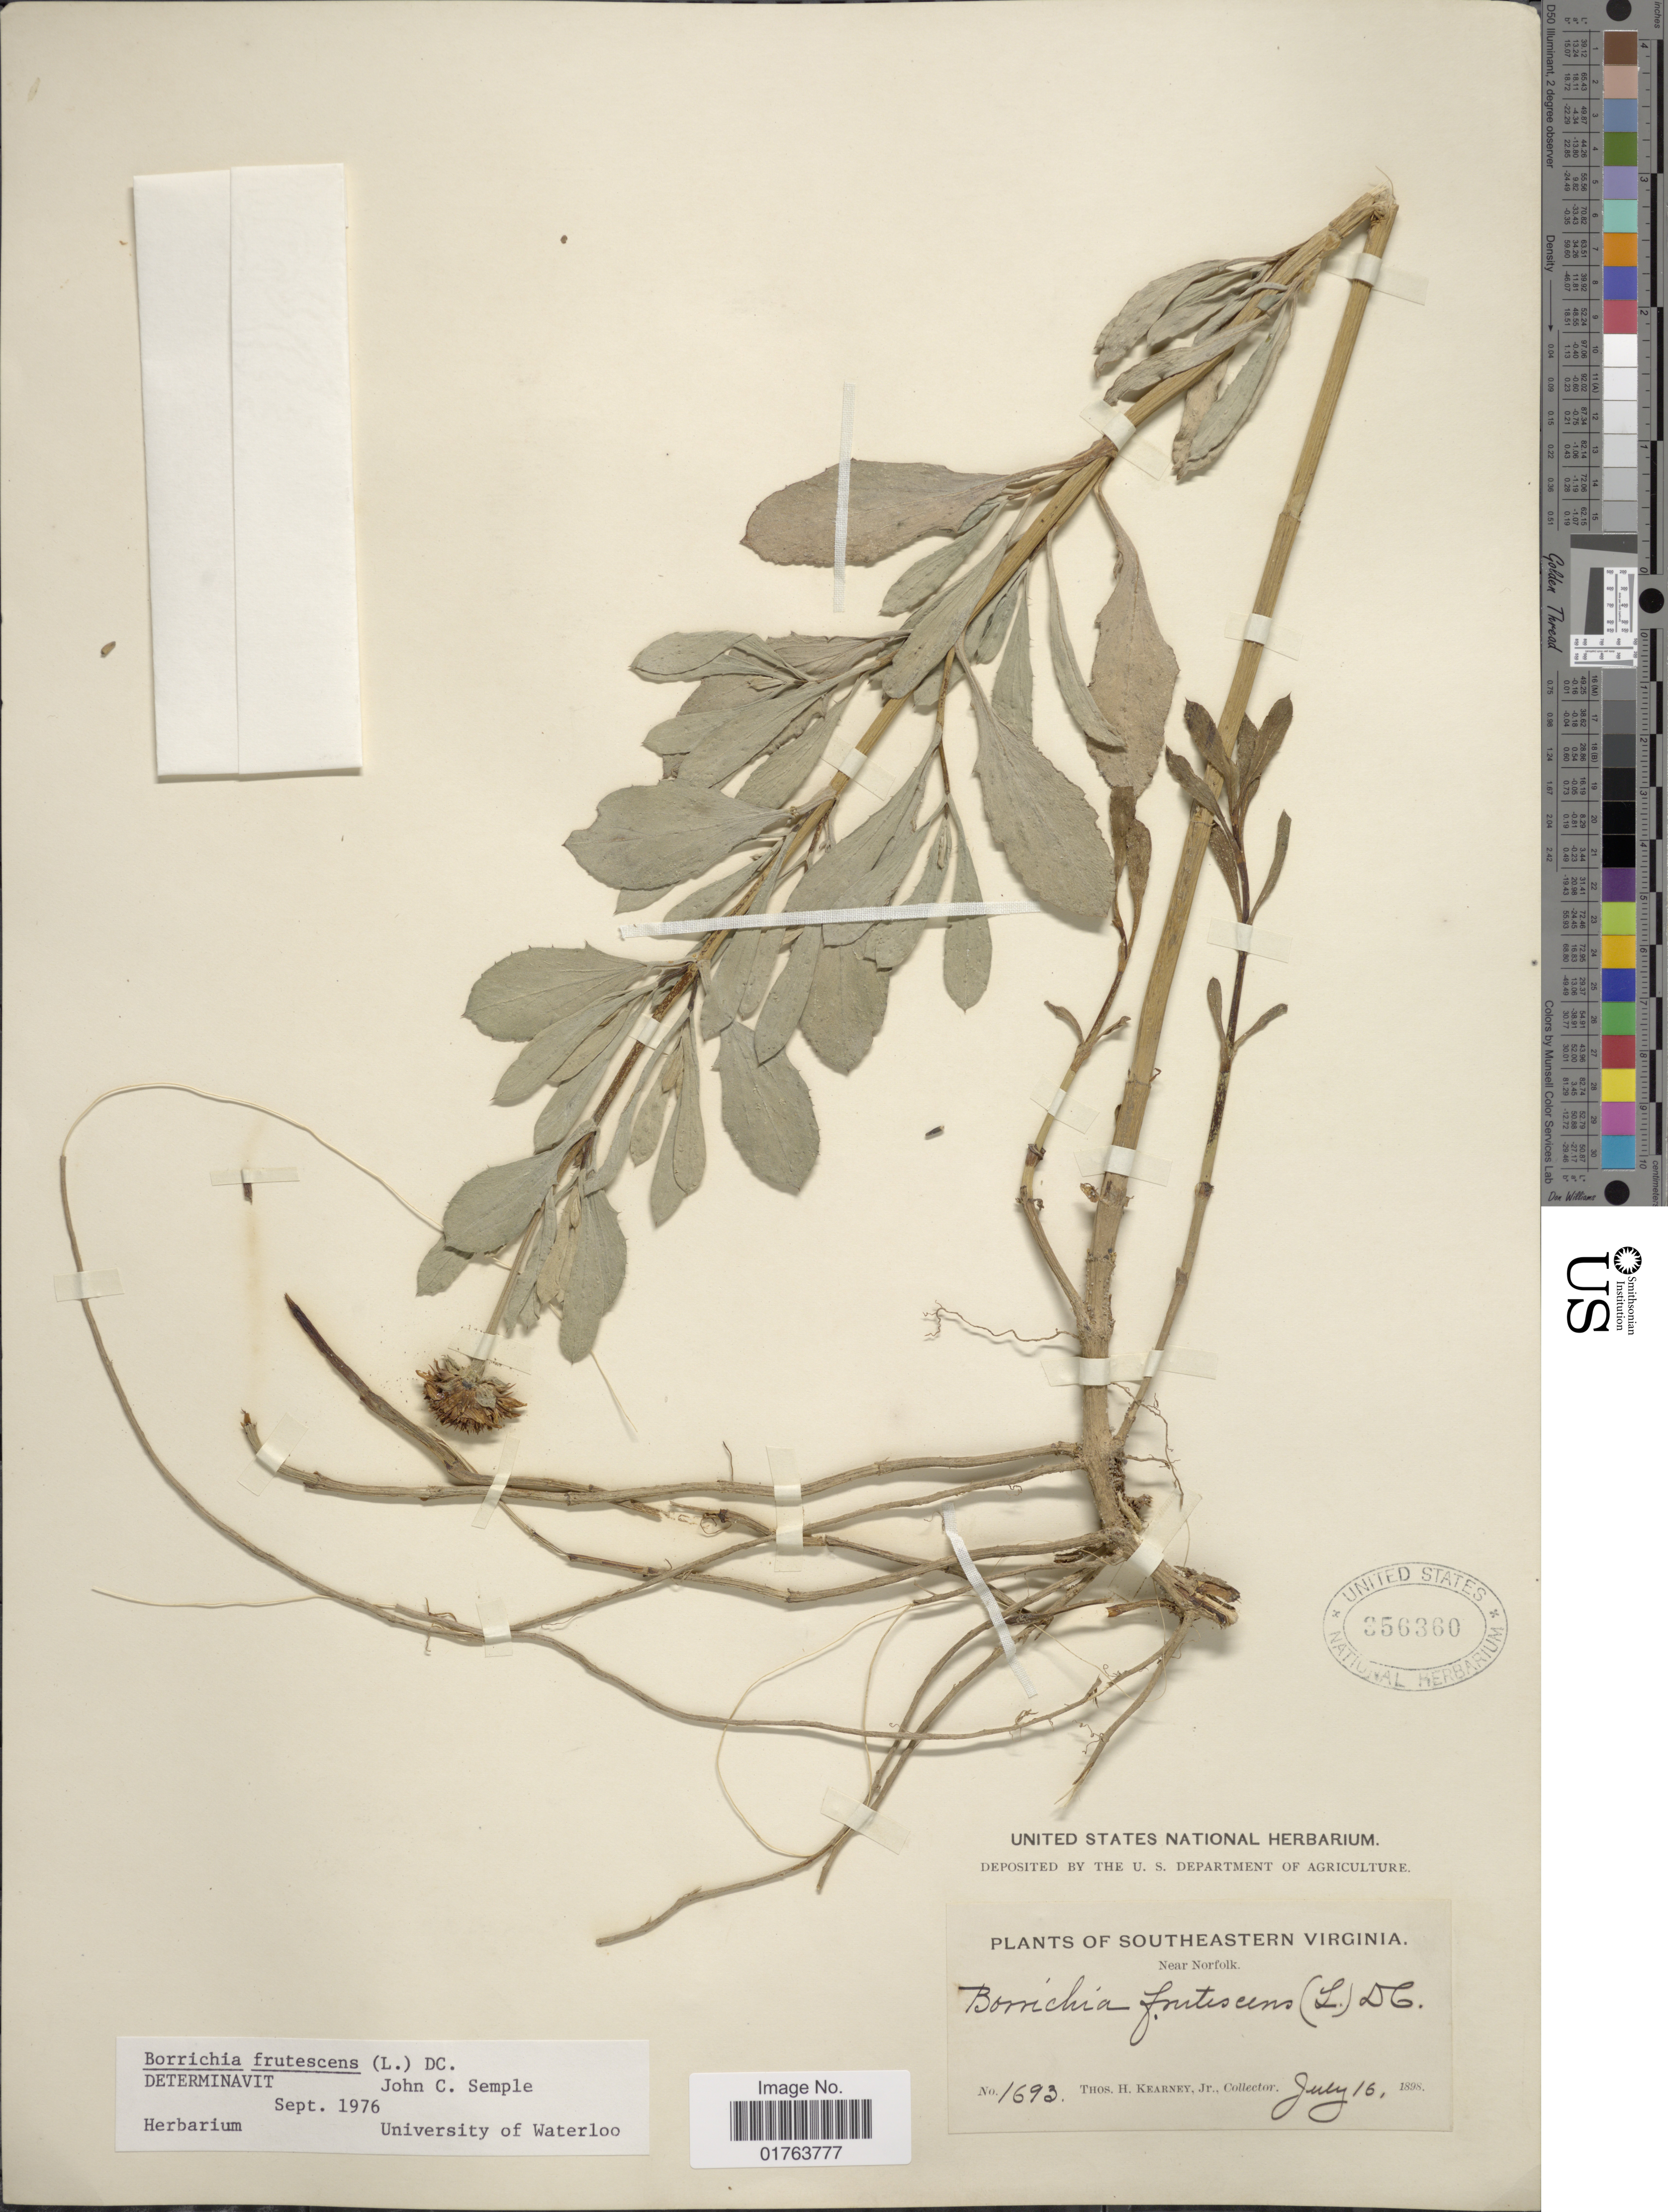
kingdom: Plantae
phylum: Tracheophyta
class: Magnoliopsida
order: Asterales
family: Asteraceae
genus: Borrichia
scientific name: Borrichia frutescens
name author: (L.) DC.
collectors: T. H. Kearney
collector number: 1693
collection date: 1898-07-16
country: United States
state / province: Virginia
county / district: City of Norfolk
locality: Southeastern Virginia, Near Norfolk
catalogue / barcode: US 356360